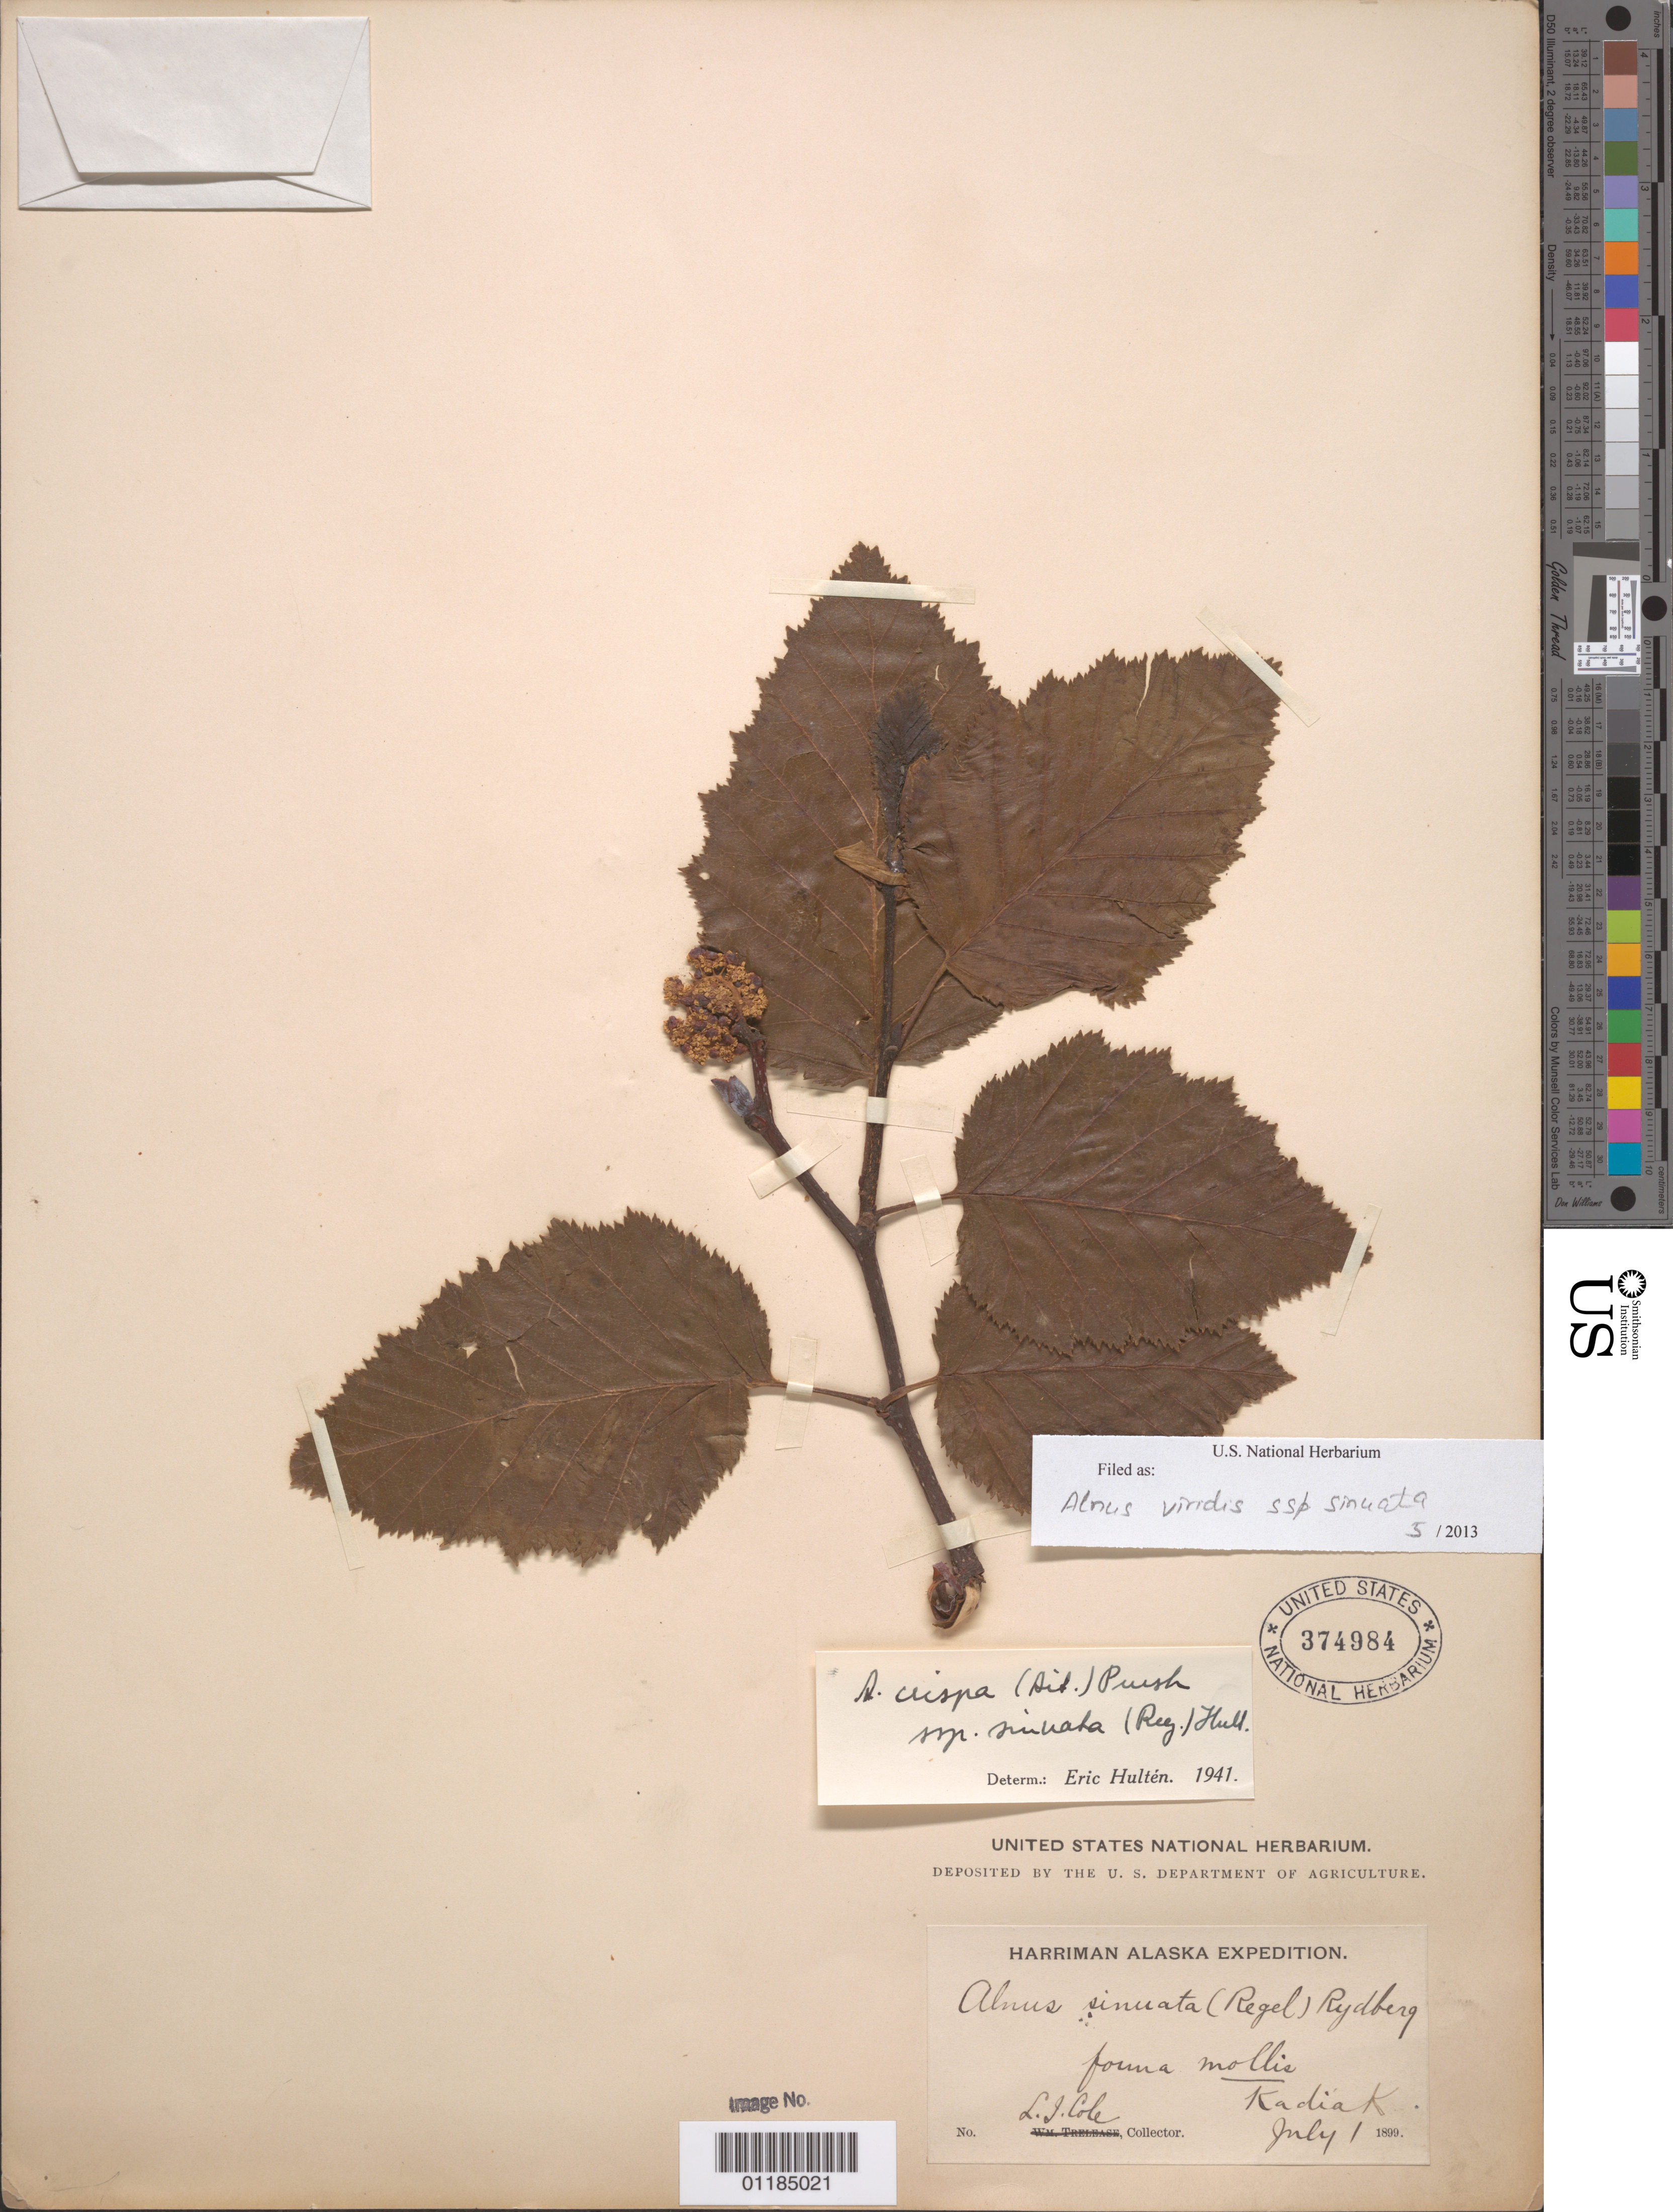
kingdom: Plantae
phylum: Tracheophyta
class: Magnoliopsida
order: Fagales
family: Betulaceae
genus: Alnus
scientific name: Alnus viridis subsp. sinuata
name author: Regel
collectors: L. Cole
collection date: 1899-07-01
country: United States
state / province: Alaska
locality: Kadiak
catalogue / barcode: US 374984